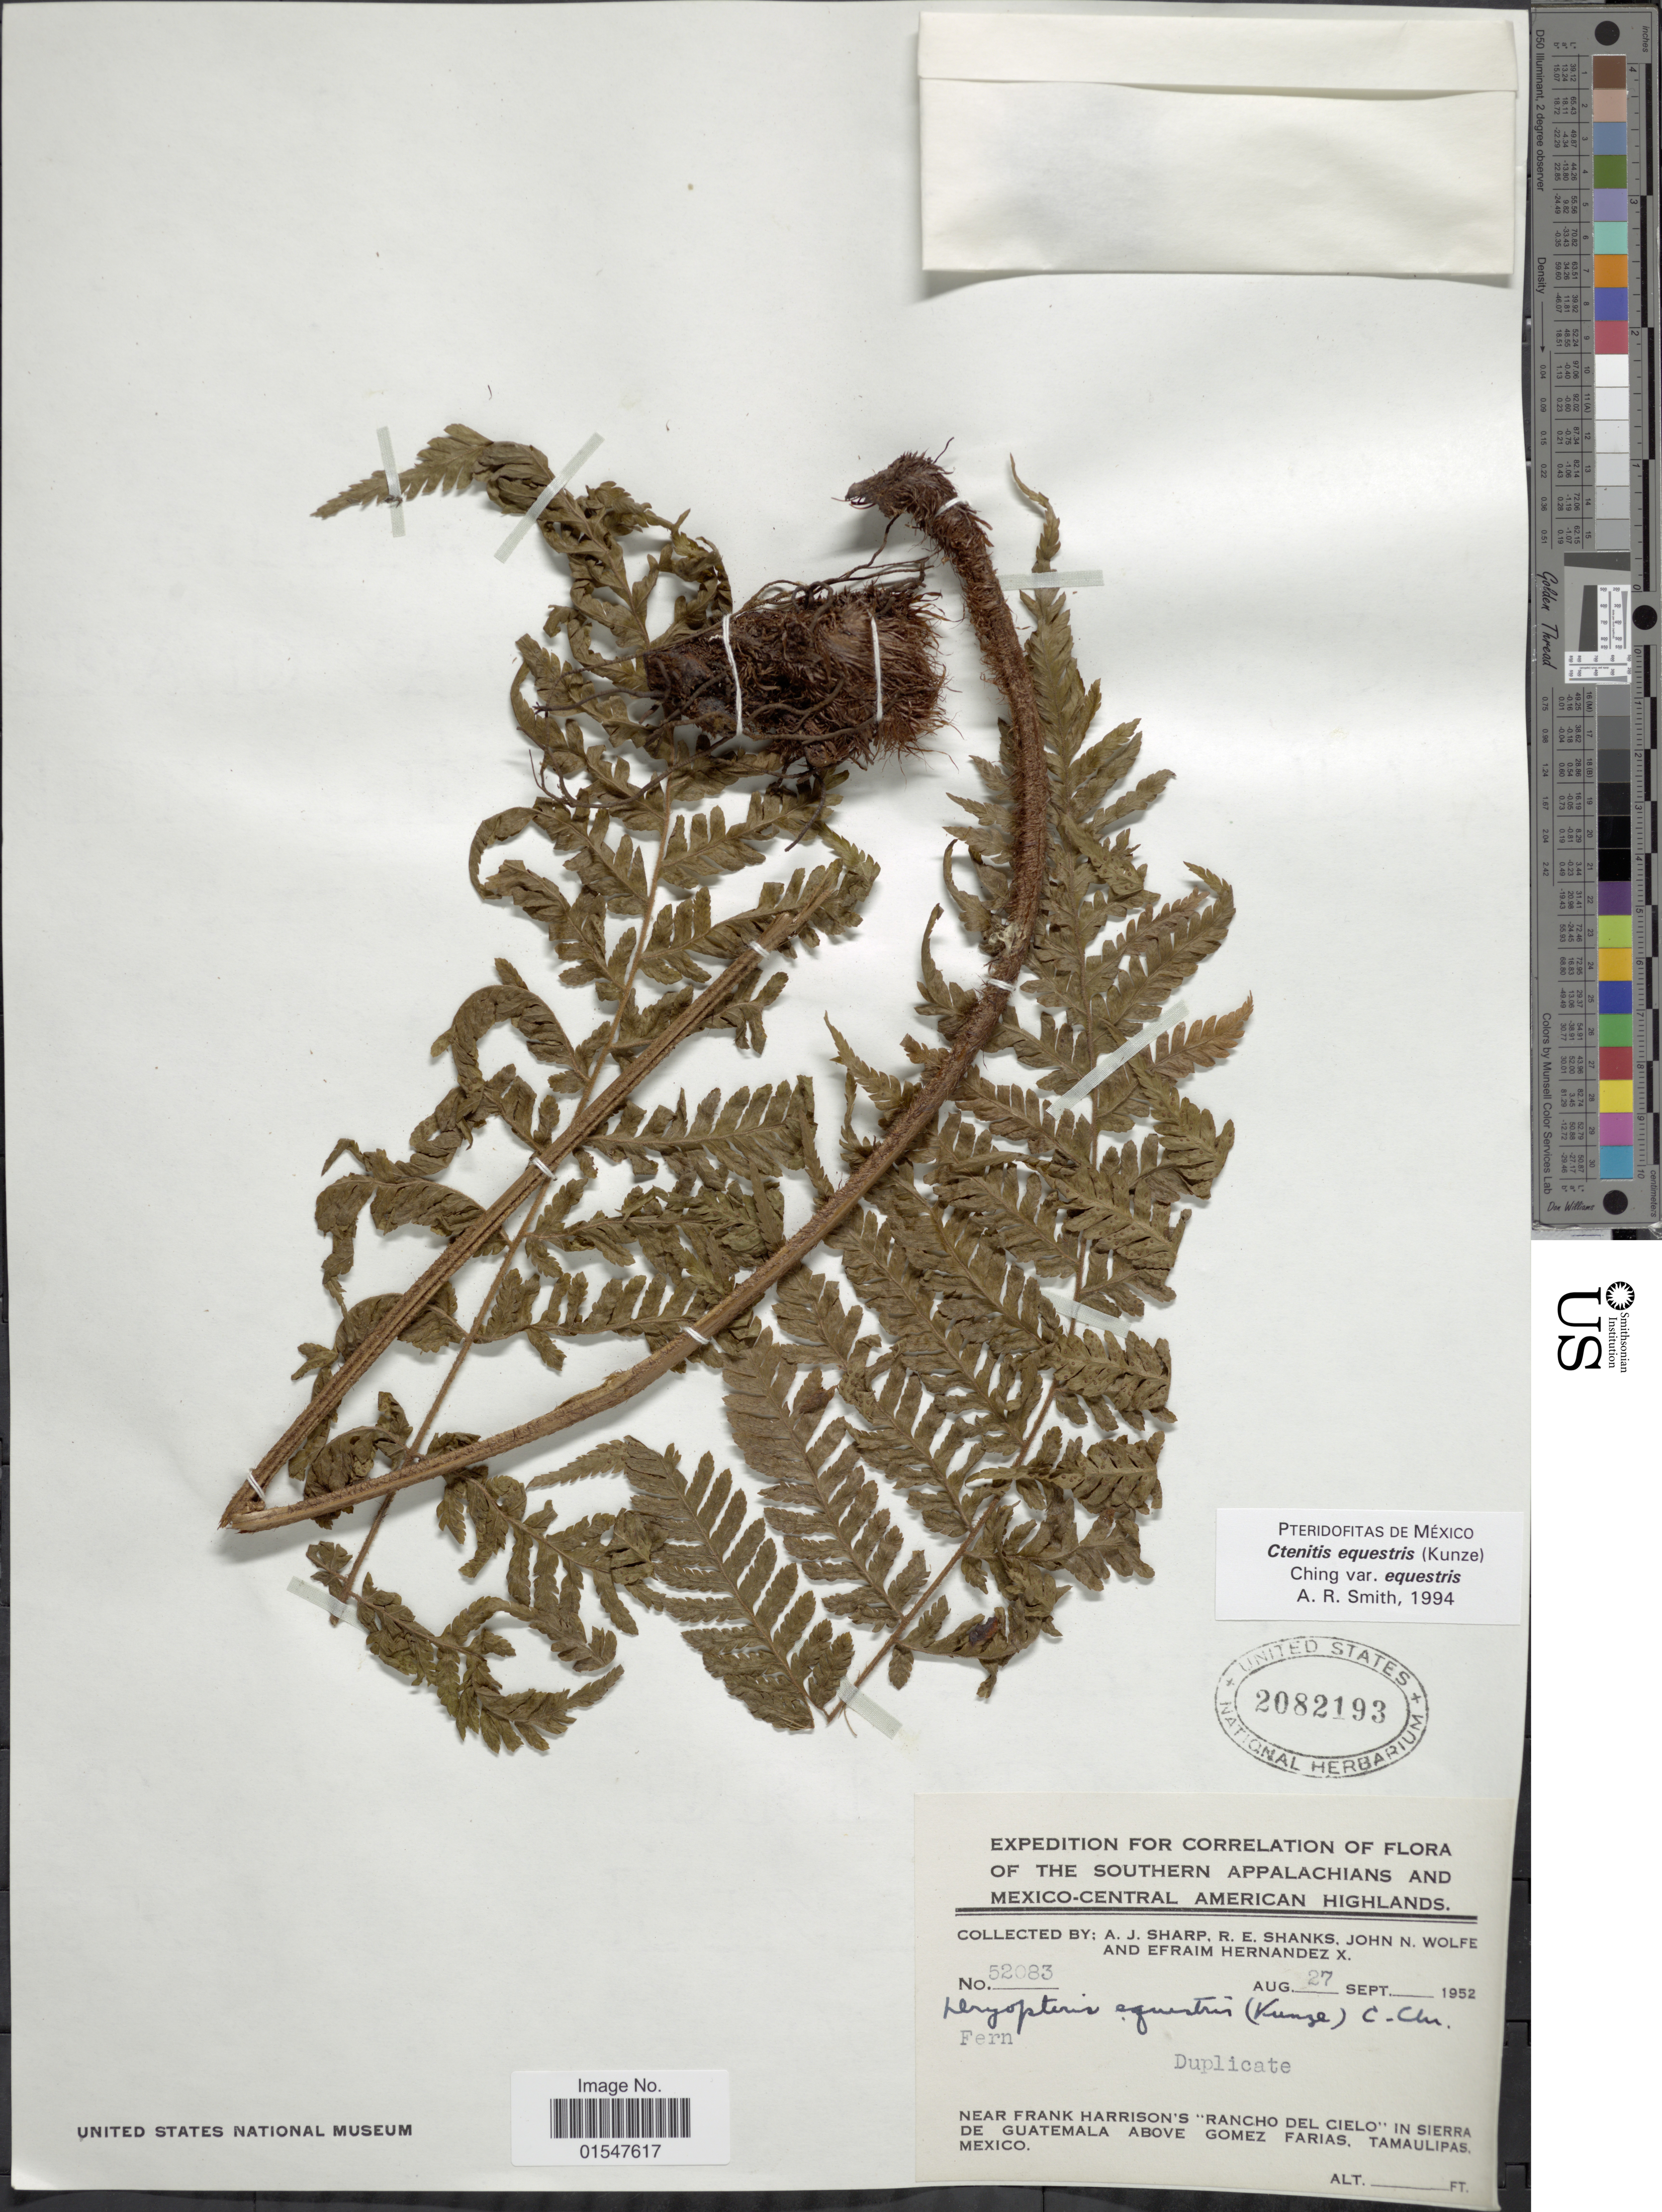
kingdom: Plantae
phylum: Tracheophyta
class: Polypodiopsida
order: Polypodiales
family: Dryopteridaceae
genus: Ctenitis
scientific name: Ctenitis equestris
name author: (Kunze) Ching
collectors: A. J. Sharp, R. Shanks, J. Wolfe & E. Hernández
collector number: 52083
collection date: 1952-08-27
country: Mexico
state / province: Tamaulipas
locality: Near Frank Harrison's "Rancho del Cielo" in sierra de Guatemala above Gomez Farias.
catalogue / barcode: US 2082193